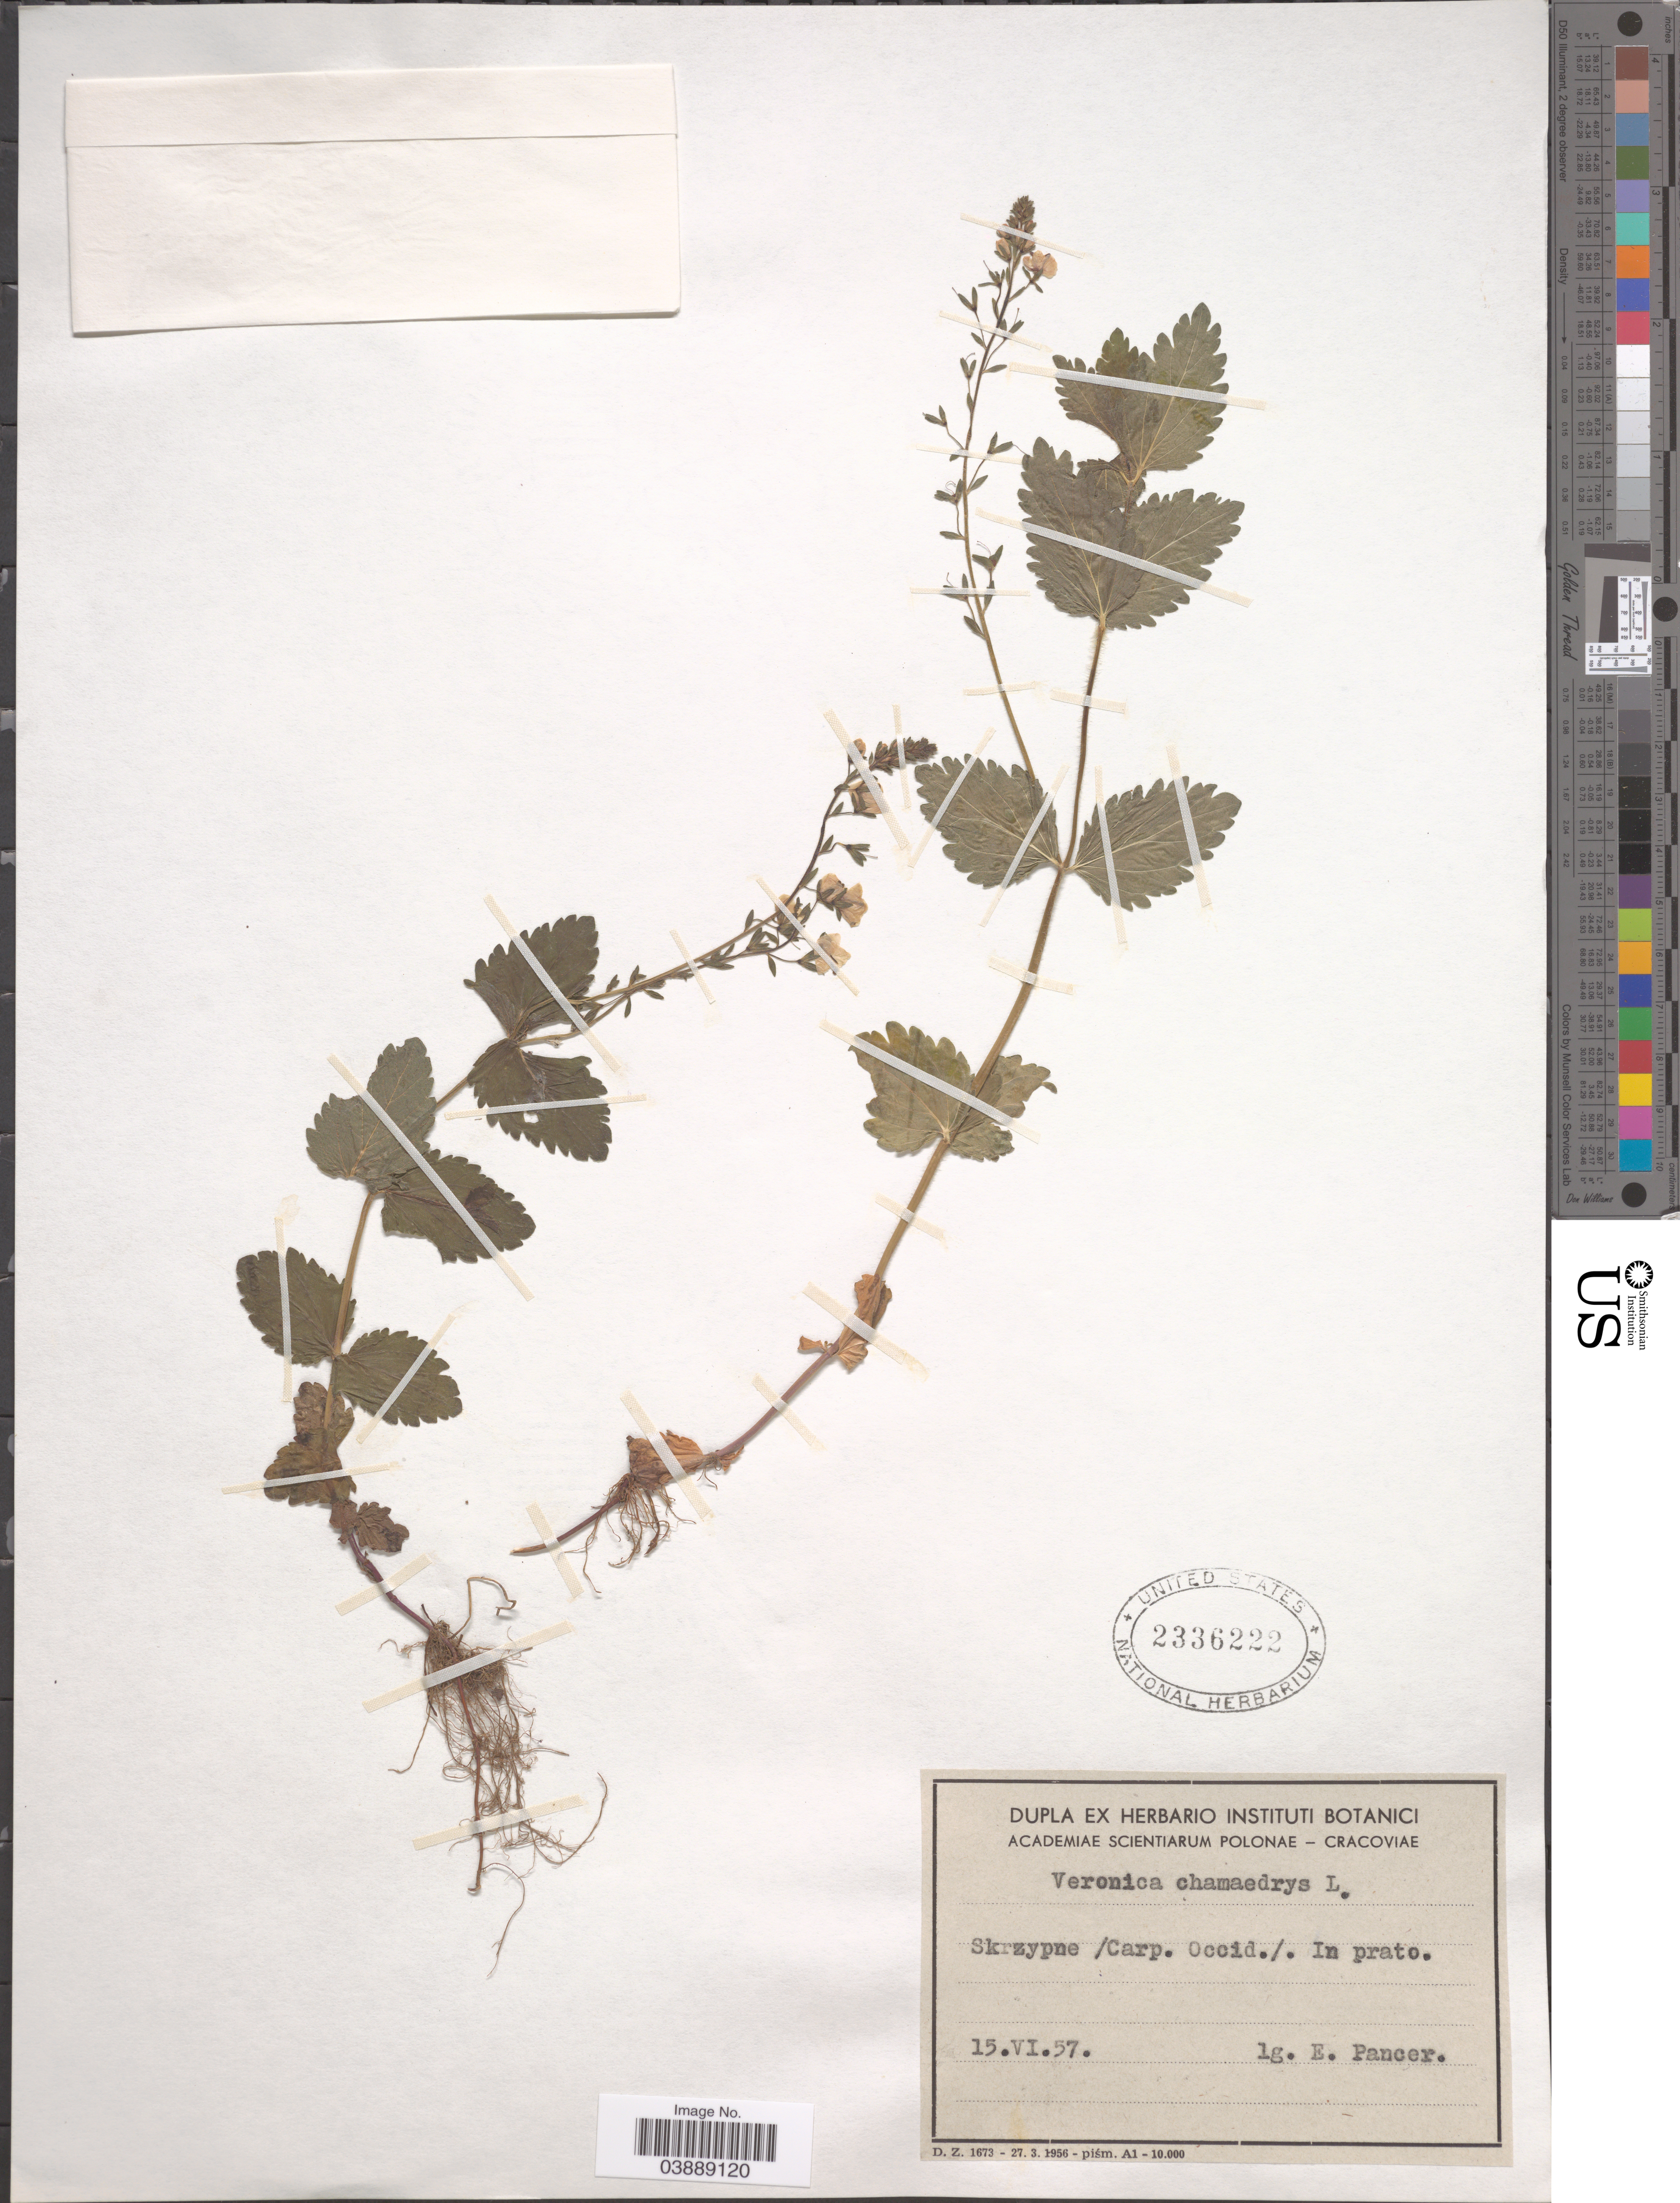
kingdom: Plantae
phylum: Tracheophyta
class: Magnoliopsida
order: Lamiales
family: Plantaginaceae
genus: Veronica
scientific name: Veronica chamaedrys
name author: L.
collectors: E. Pancer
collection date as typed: Transcribed d/m/y: 15/6/57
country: Poland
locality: Skrzypne / Carp. Occid. / In prato.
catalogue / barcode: US 2336222